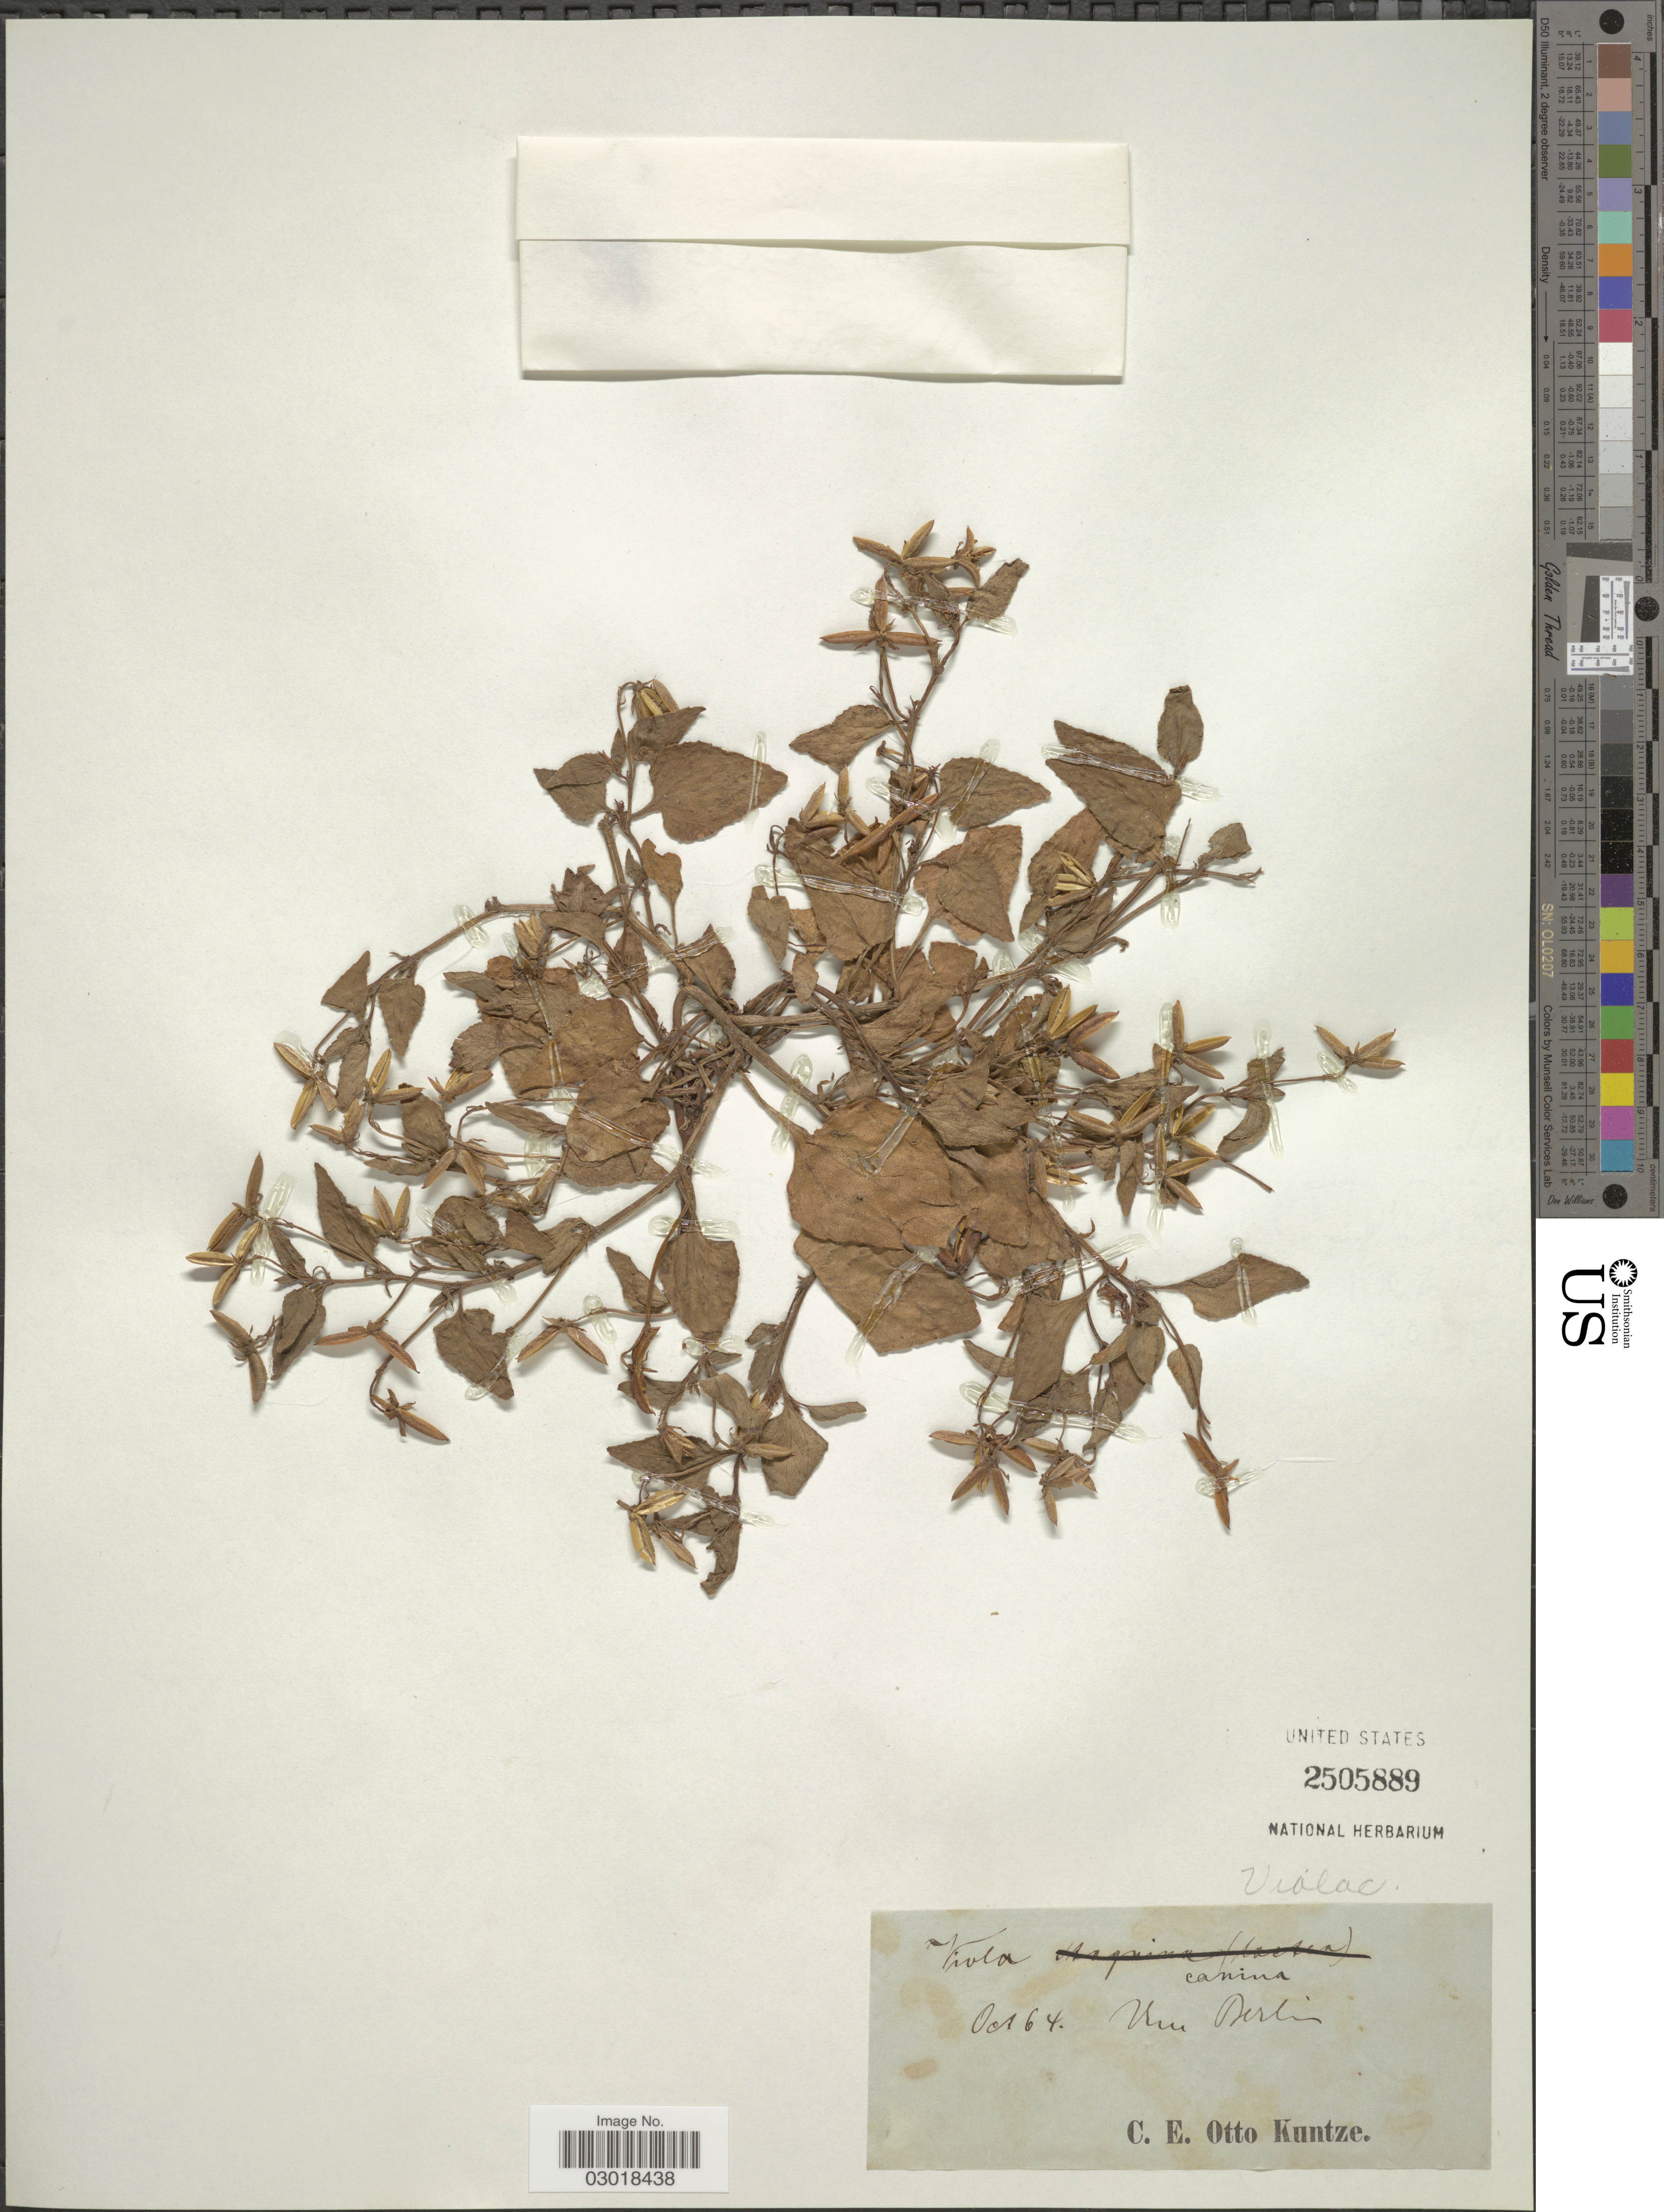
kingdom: Plantae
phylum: Tracheophyta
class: Magnoliopsida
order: Malpighiales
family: Violaceae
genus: Viola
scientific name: Viola canina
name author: L.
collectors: C.E.O. Kuntze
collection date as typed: Transcribed d/m/y: /10/64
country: Germany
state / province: Berlin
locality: Uru [unsure placement] [interpreted].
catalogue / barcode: US 2505889